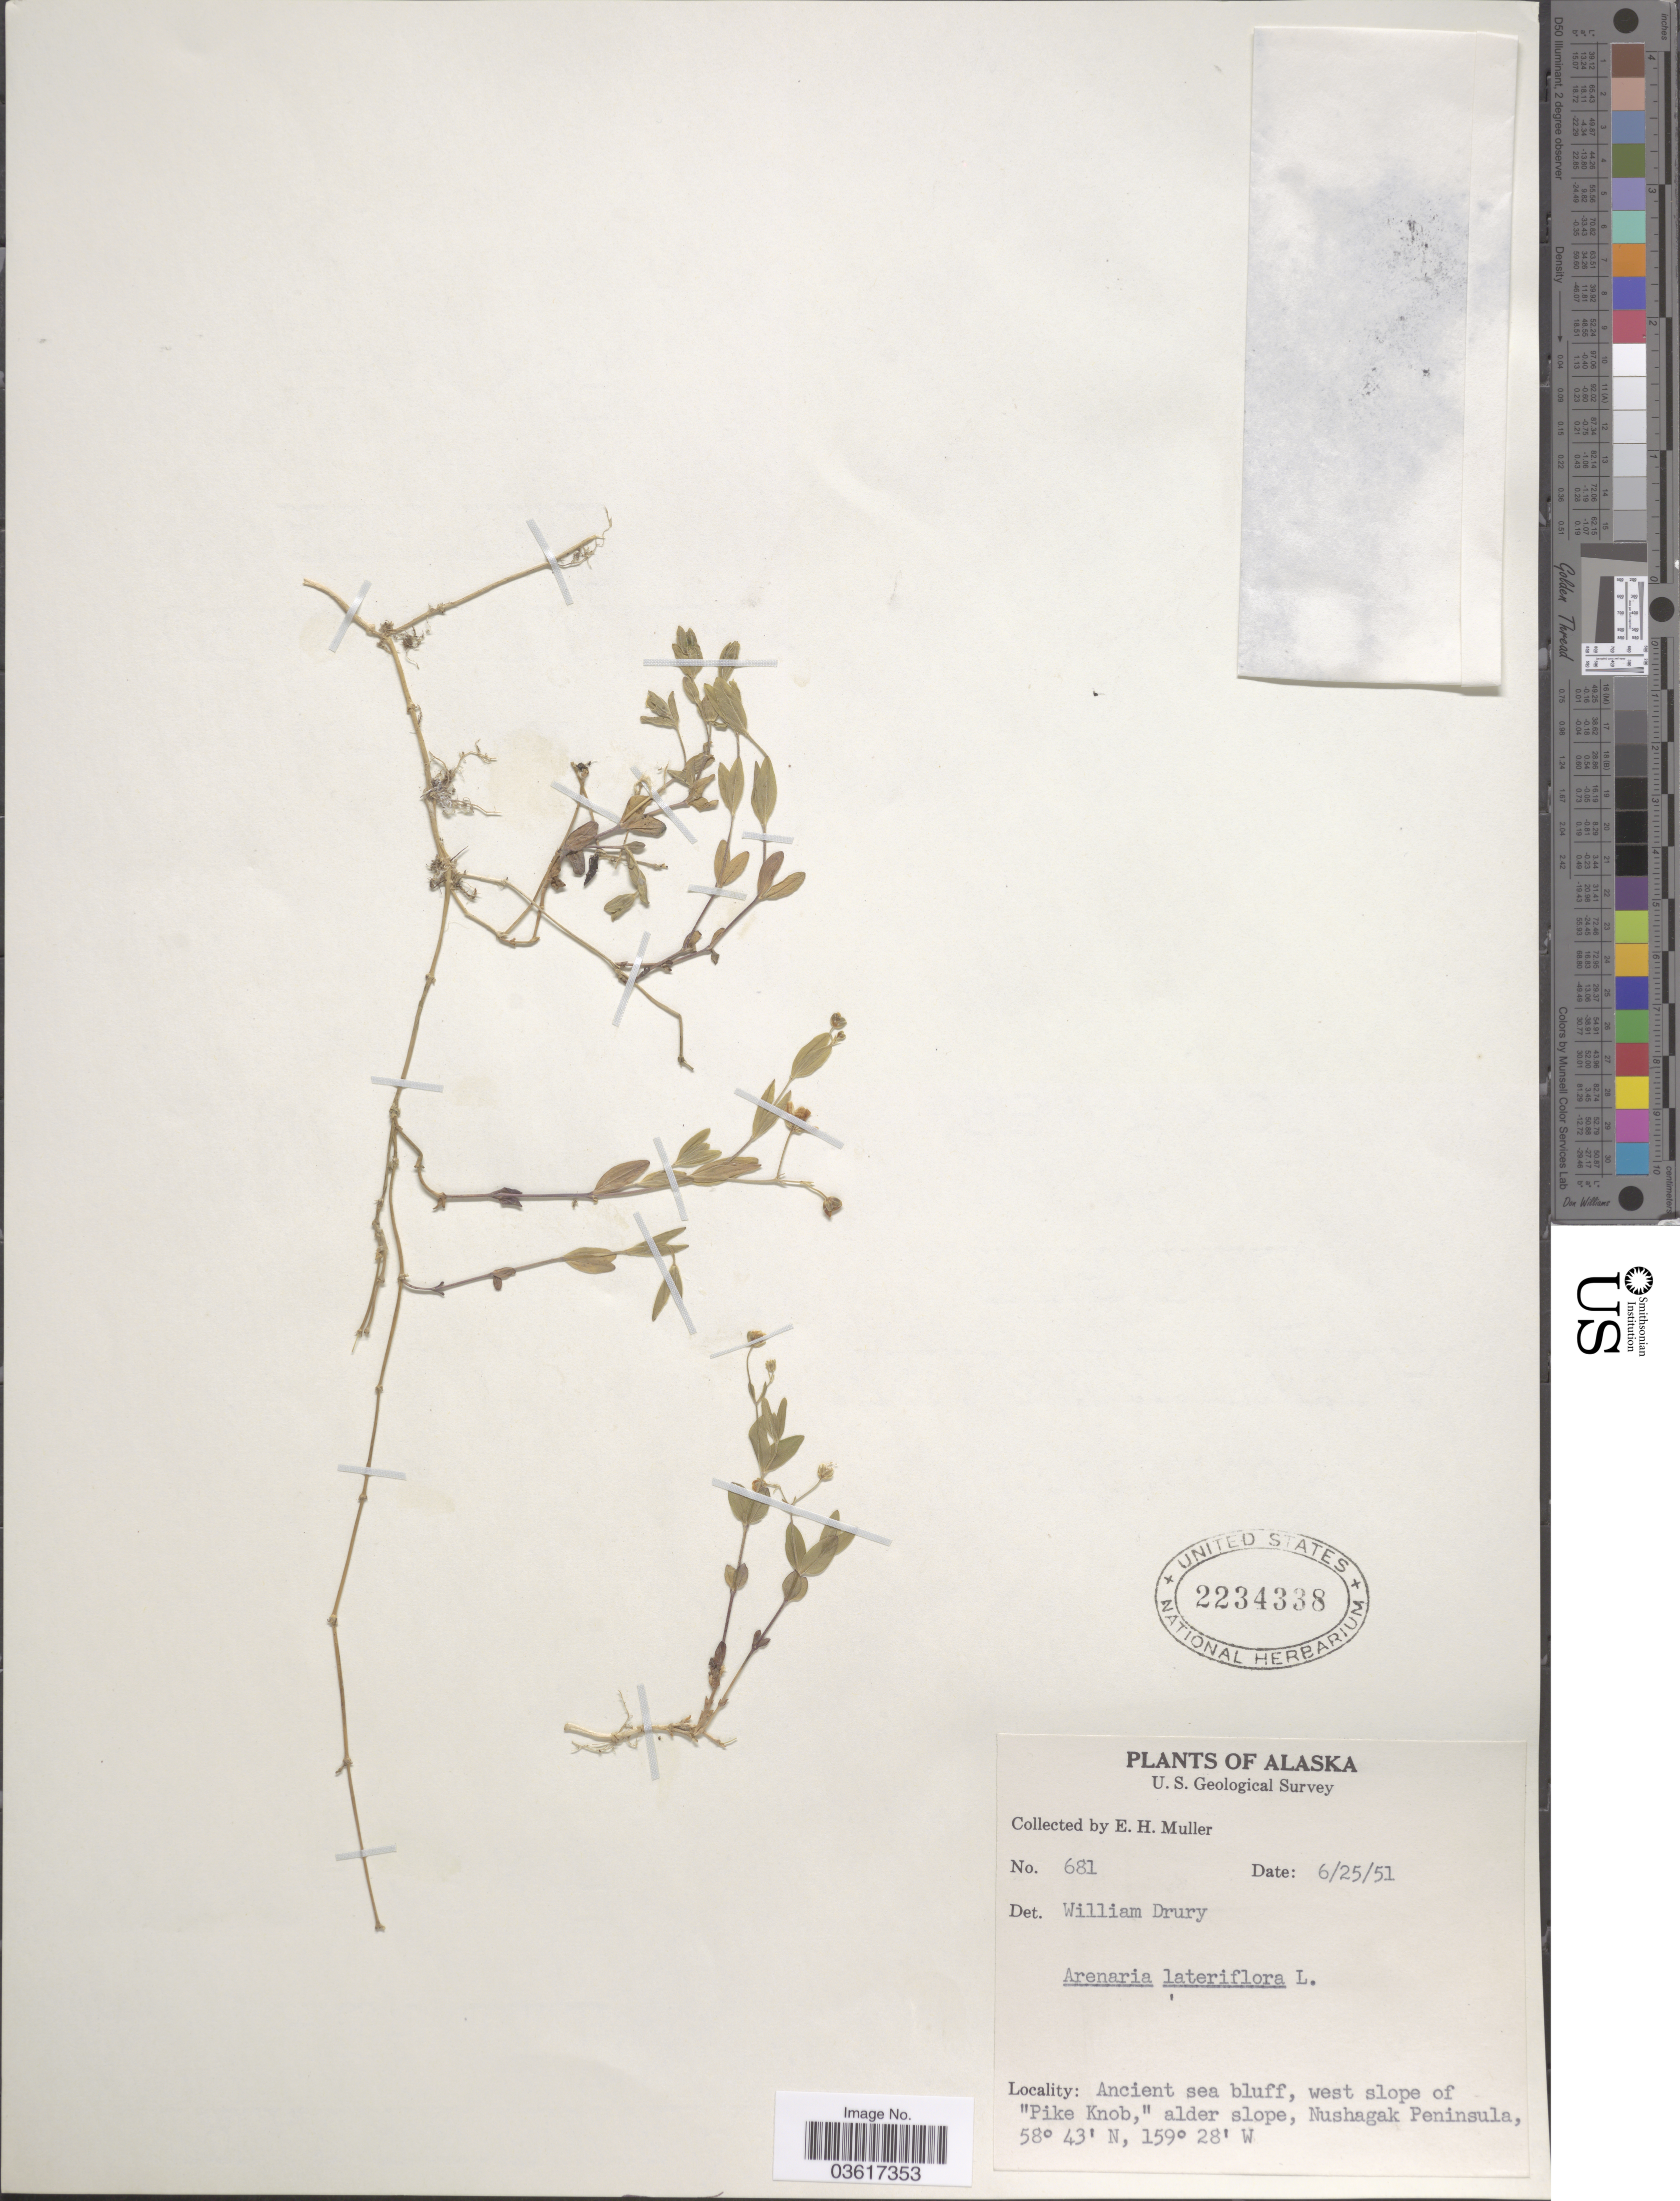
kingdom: Plantae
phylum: Tracheophyta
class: Magnoliopsida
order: Caryophyllales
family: Caryophyllaceae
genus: Moehringia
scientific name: Moehringia lateriflora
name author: (L.) Fenzl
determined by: Strong, Mark T., (BOT), Smithsonian Institution - National Museum of Natural History (UNITED STATES)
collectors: E. H. Muller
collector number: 681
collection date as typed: Transcribed d/m/y: 25/6/51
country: United States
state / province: Alaska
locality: Ancient sea bluff, west slope of "Pike Knob," alder slope, Nushagak Peninsula.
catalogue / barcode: US 2234338